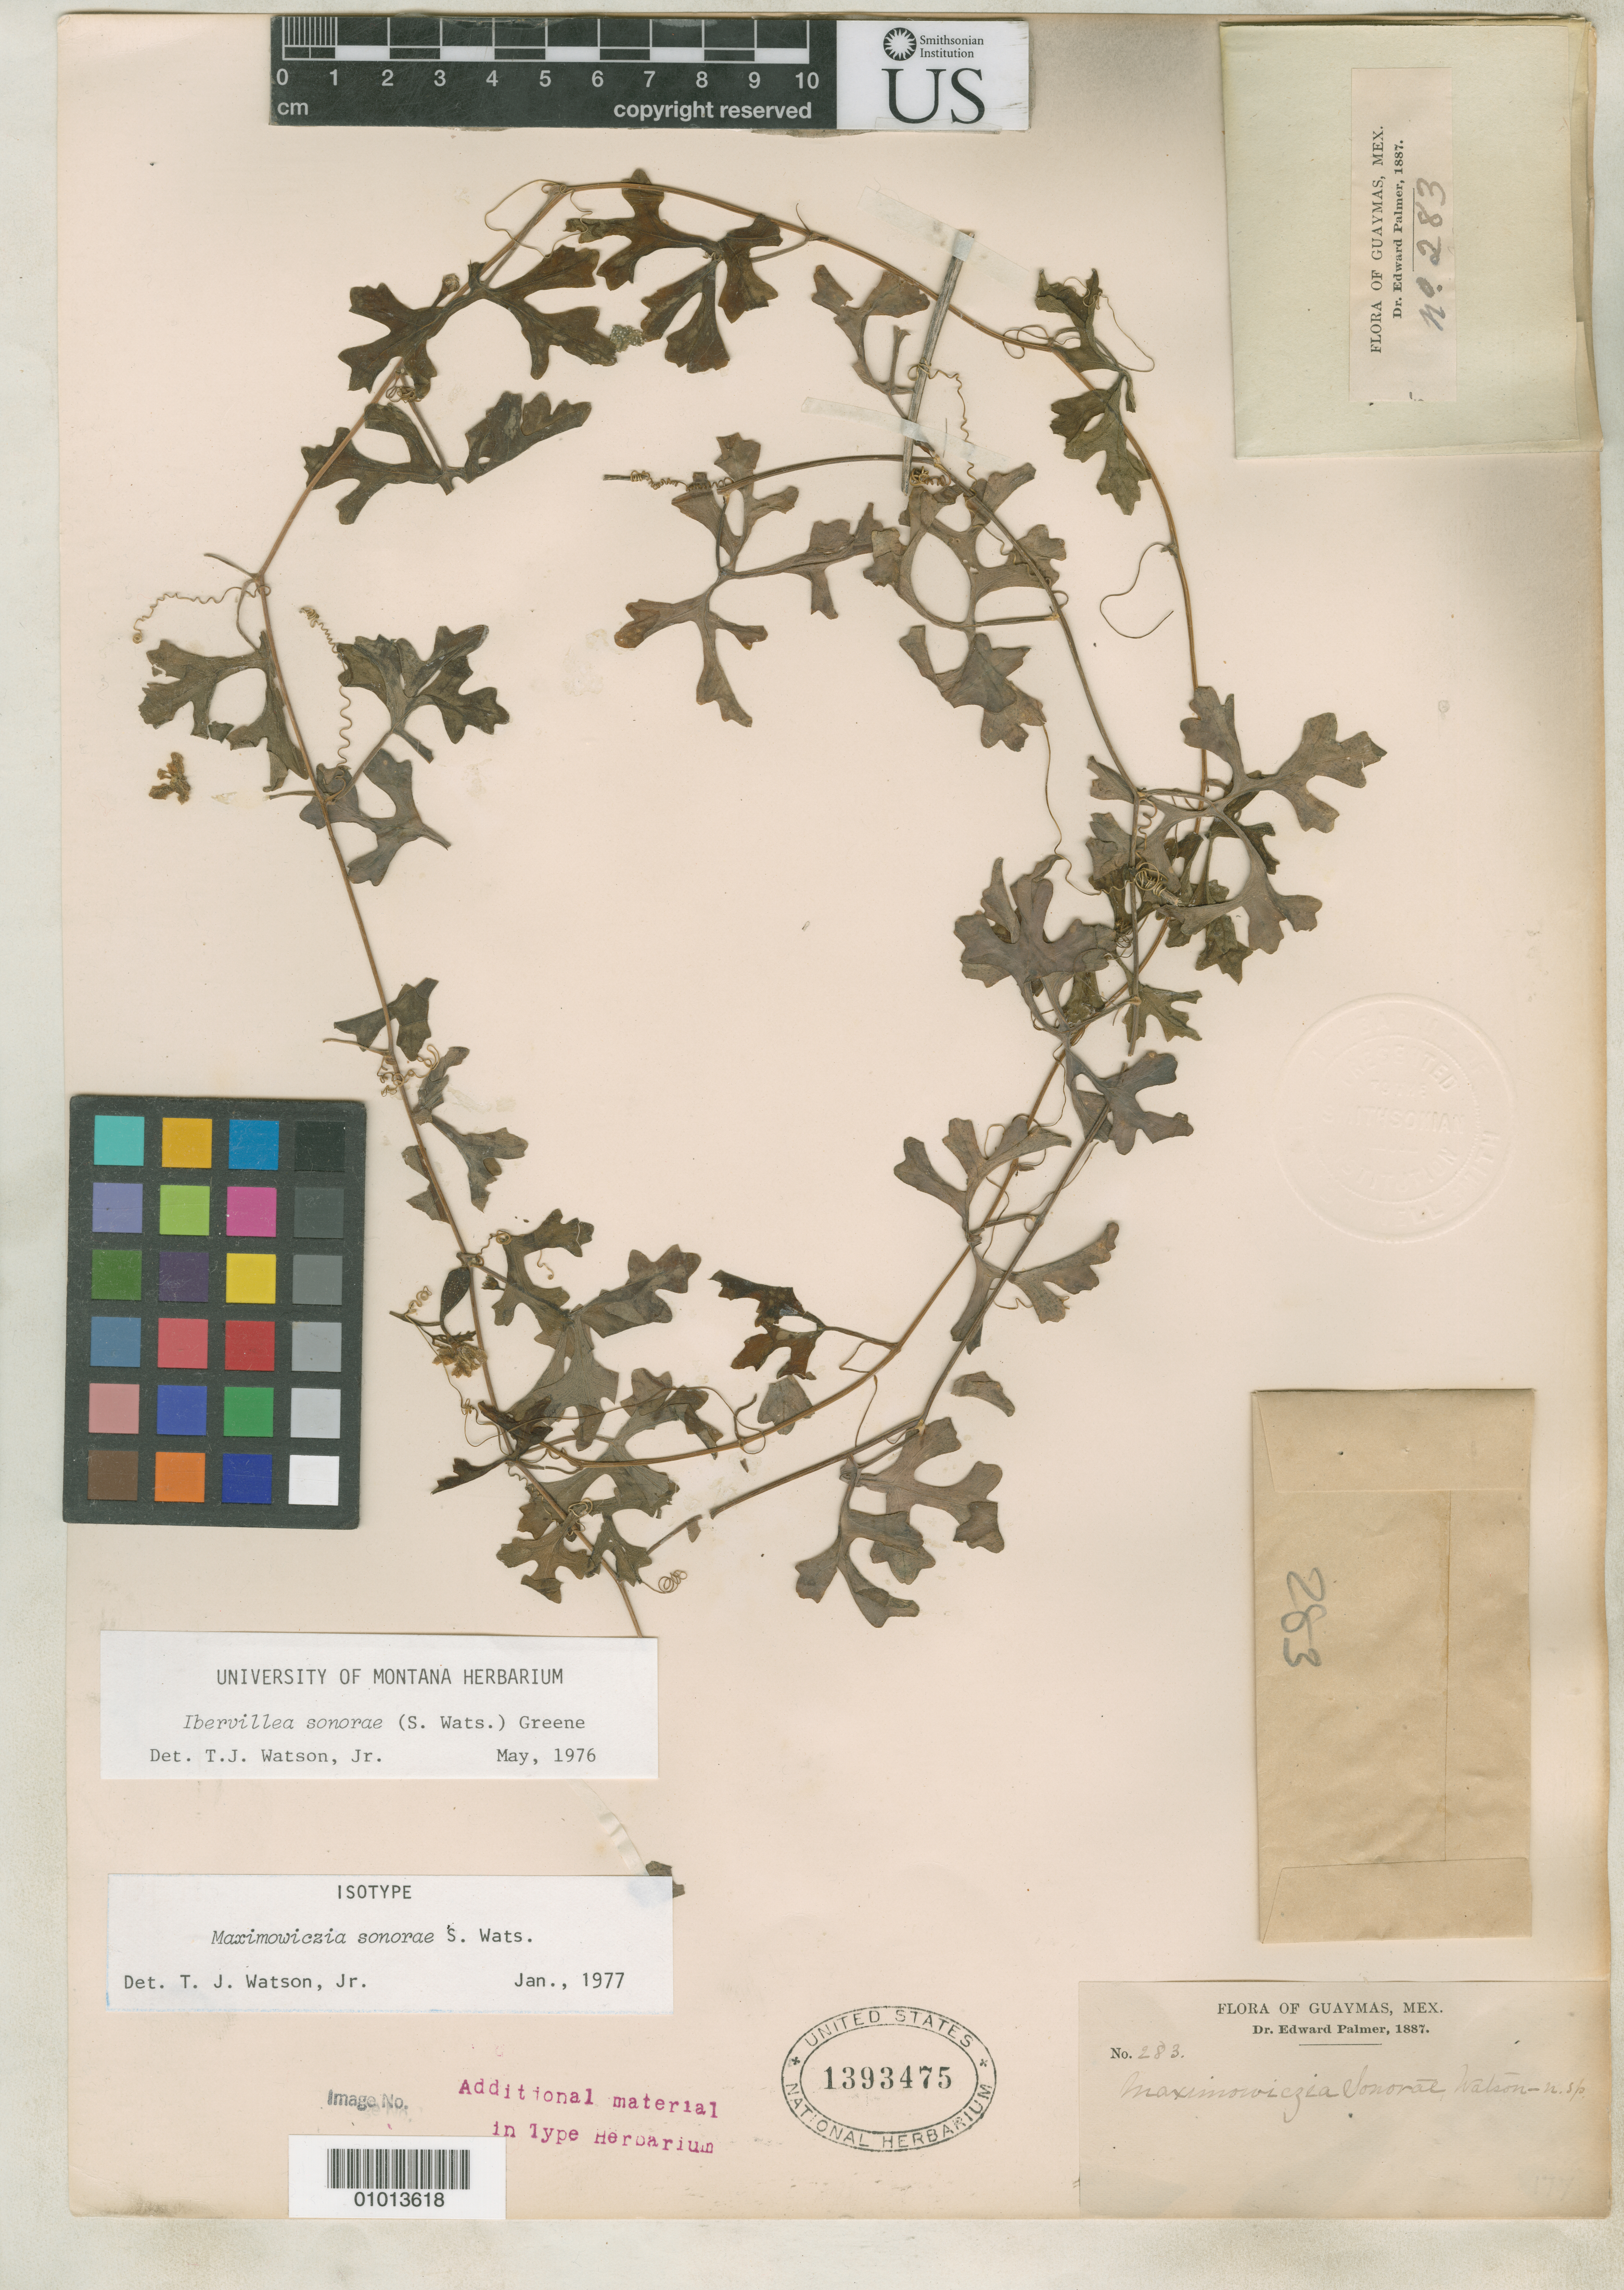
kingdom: Plantae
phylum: Tracheophyta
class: Magnoliopsida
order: Cucurbitales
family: Cucurbitaceae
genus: Maximowiczia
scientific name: Maximowiczia sonorae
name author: S. Watson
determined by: Watson, T. J.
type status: Isotype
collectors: E. Palmer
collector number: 283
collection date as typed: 1887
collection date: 1887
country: Mexico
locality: Guaymas.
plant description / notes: Specimen ex John Donnell Smith herbarium.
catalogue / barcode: US 1393475